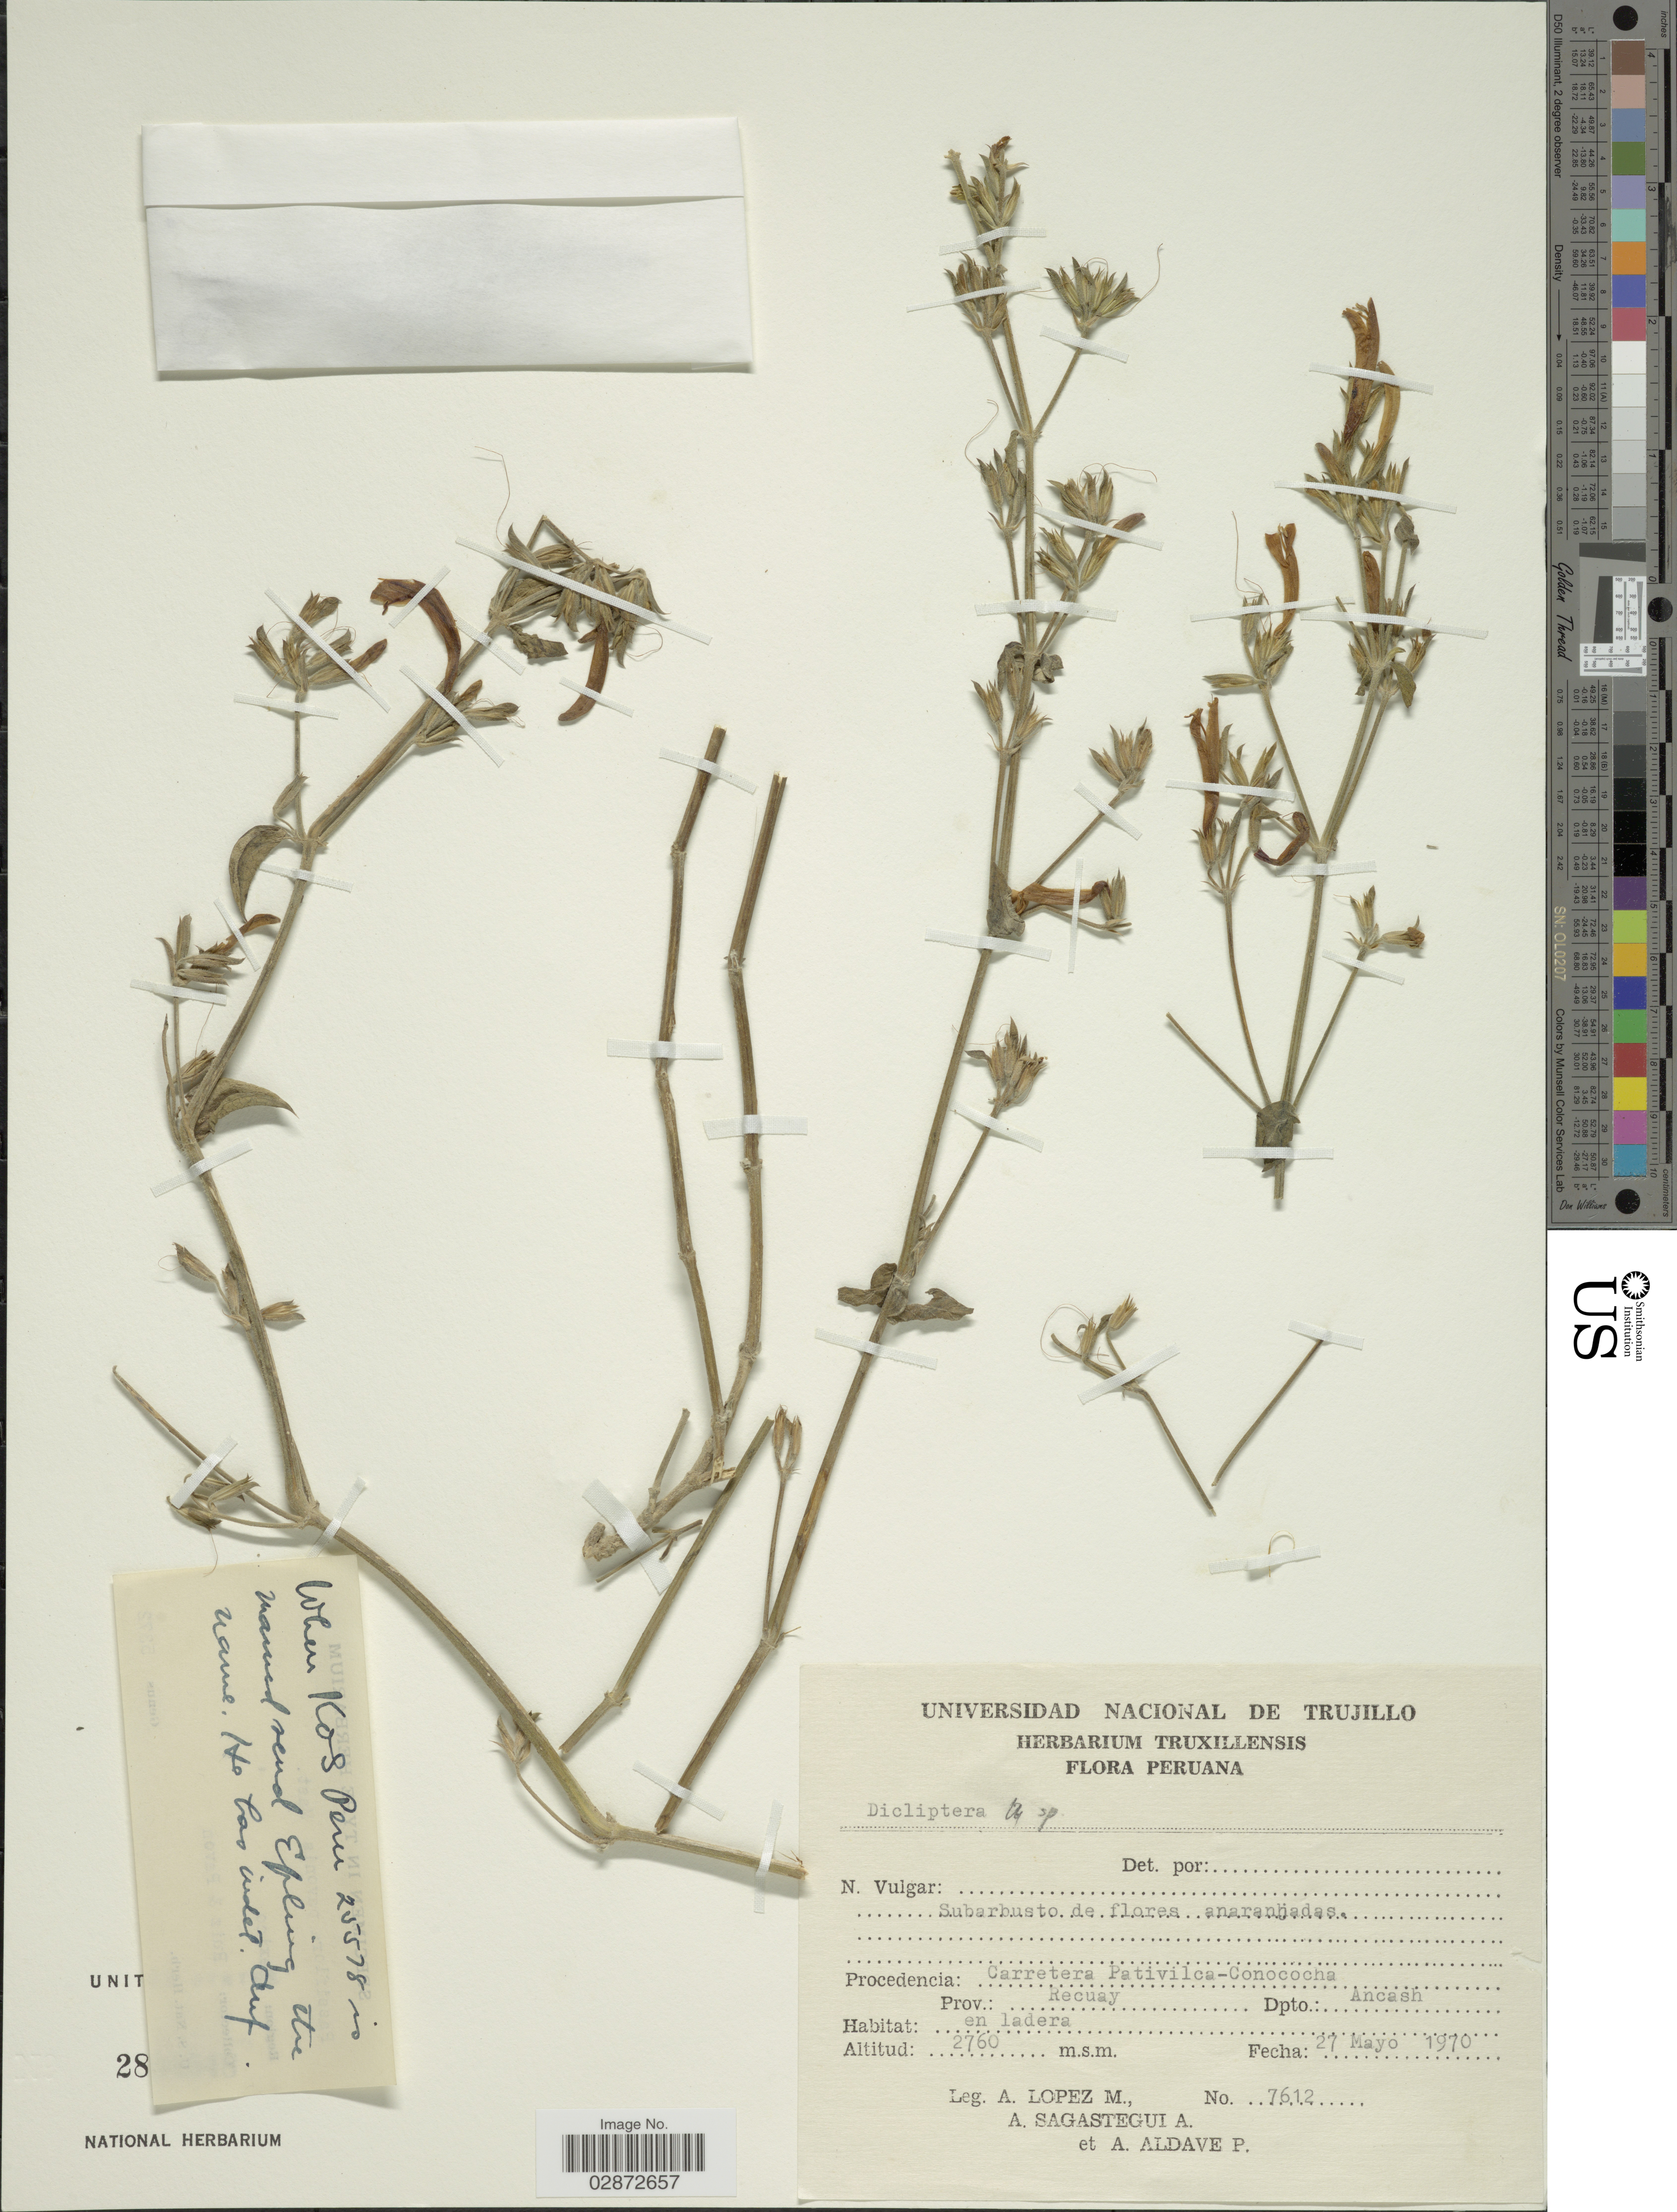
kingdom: Plantae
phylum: Tracheophyta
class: Magnoliopsida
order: Lamiales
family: Acanthaceae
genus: Dicliptera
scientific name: Dicliptera sp.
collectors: A. López M., A. Sagástegui A. & A. Aldave P.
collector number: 7612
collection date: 1970-05-27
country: Peru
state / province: Ancash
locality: Procedencia: Carretera Pativilca-Conococha. Prov.: Recuay. Dpto.: Ancash.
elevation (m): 2760